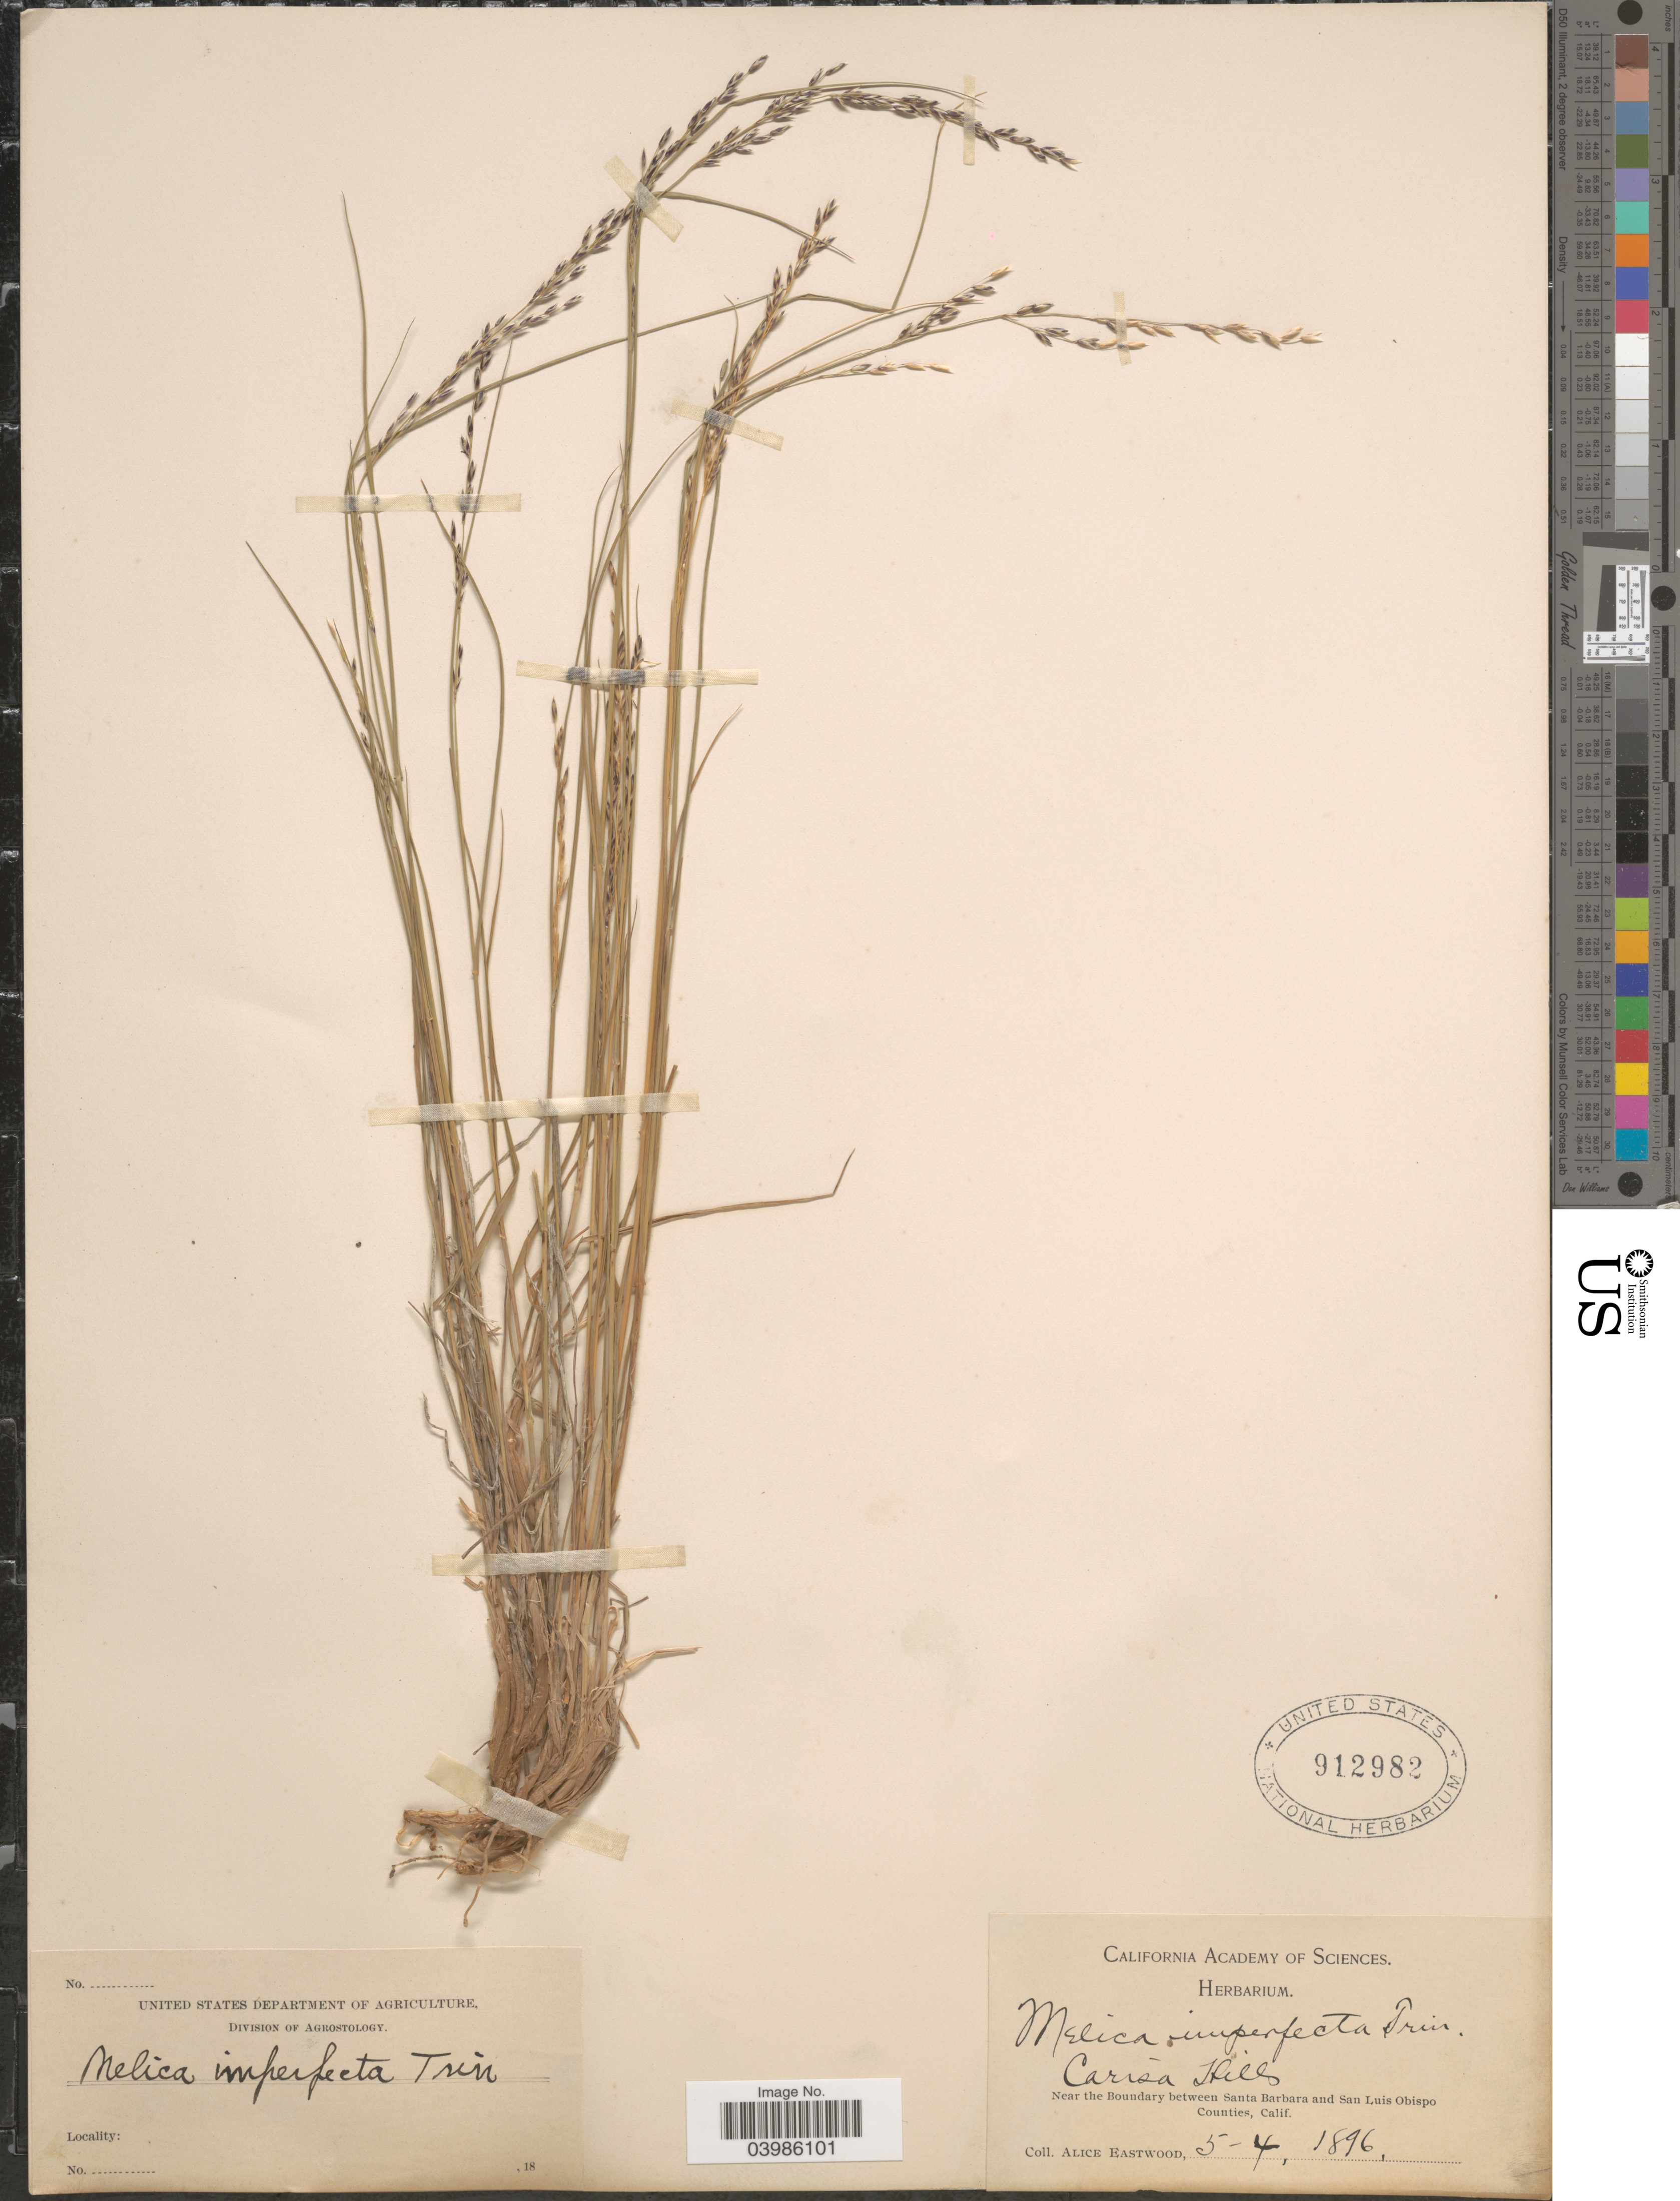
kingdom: Plantae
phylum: Tracheophyta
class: Liliopsida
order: Poales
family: Poaceae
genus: Melica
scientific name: Melica imperfecta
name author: Trin.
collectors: A. Eastwood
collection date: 1896-05-04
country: United States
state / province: California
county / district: Santa Barbara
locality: Carisa Hills. Near the Boundary between Santa Barbara and San Luis Obispo Counties.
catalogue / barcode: US 912982